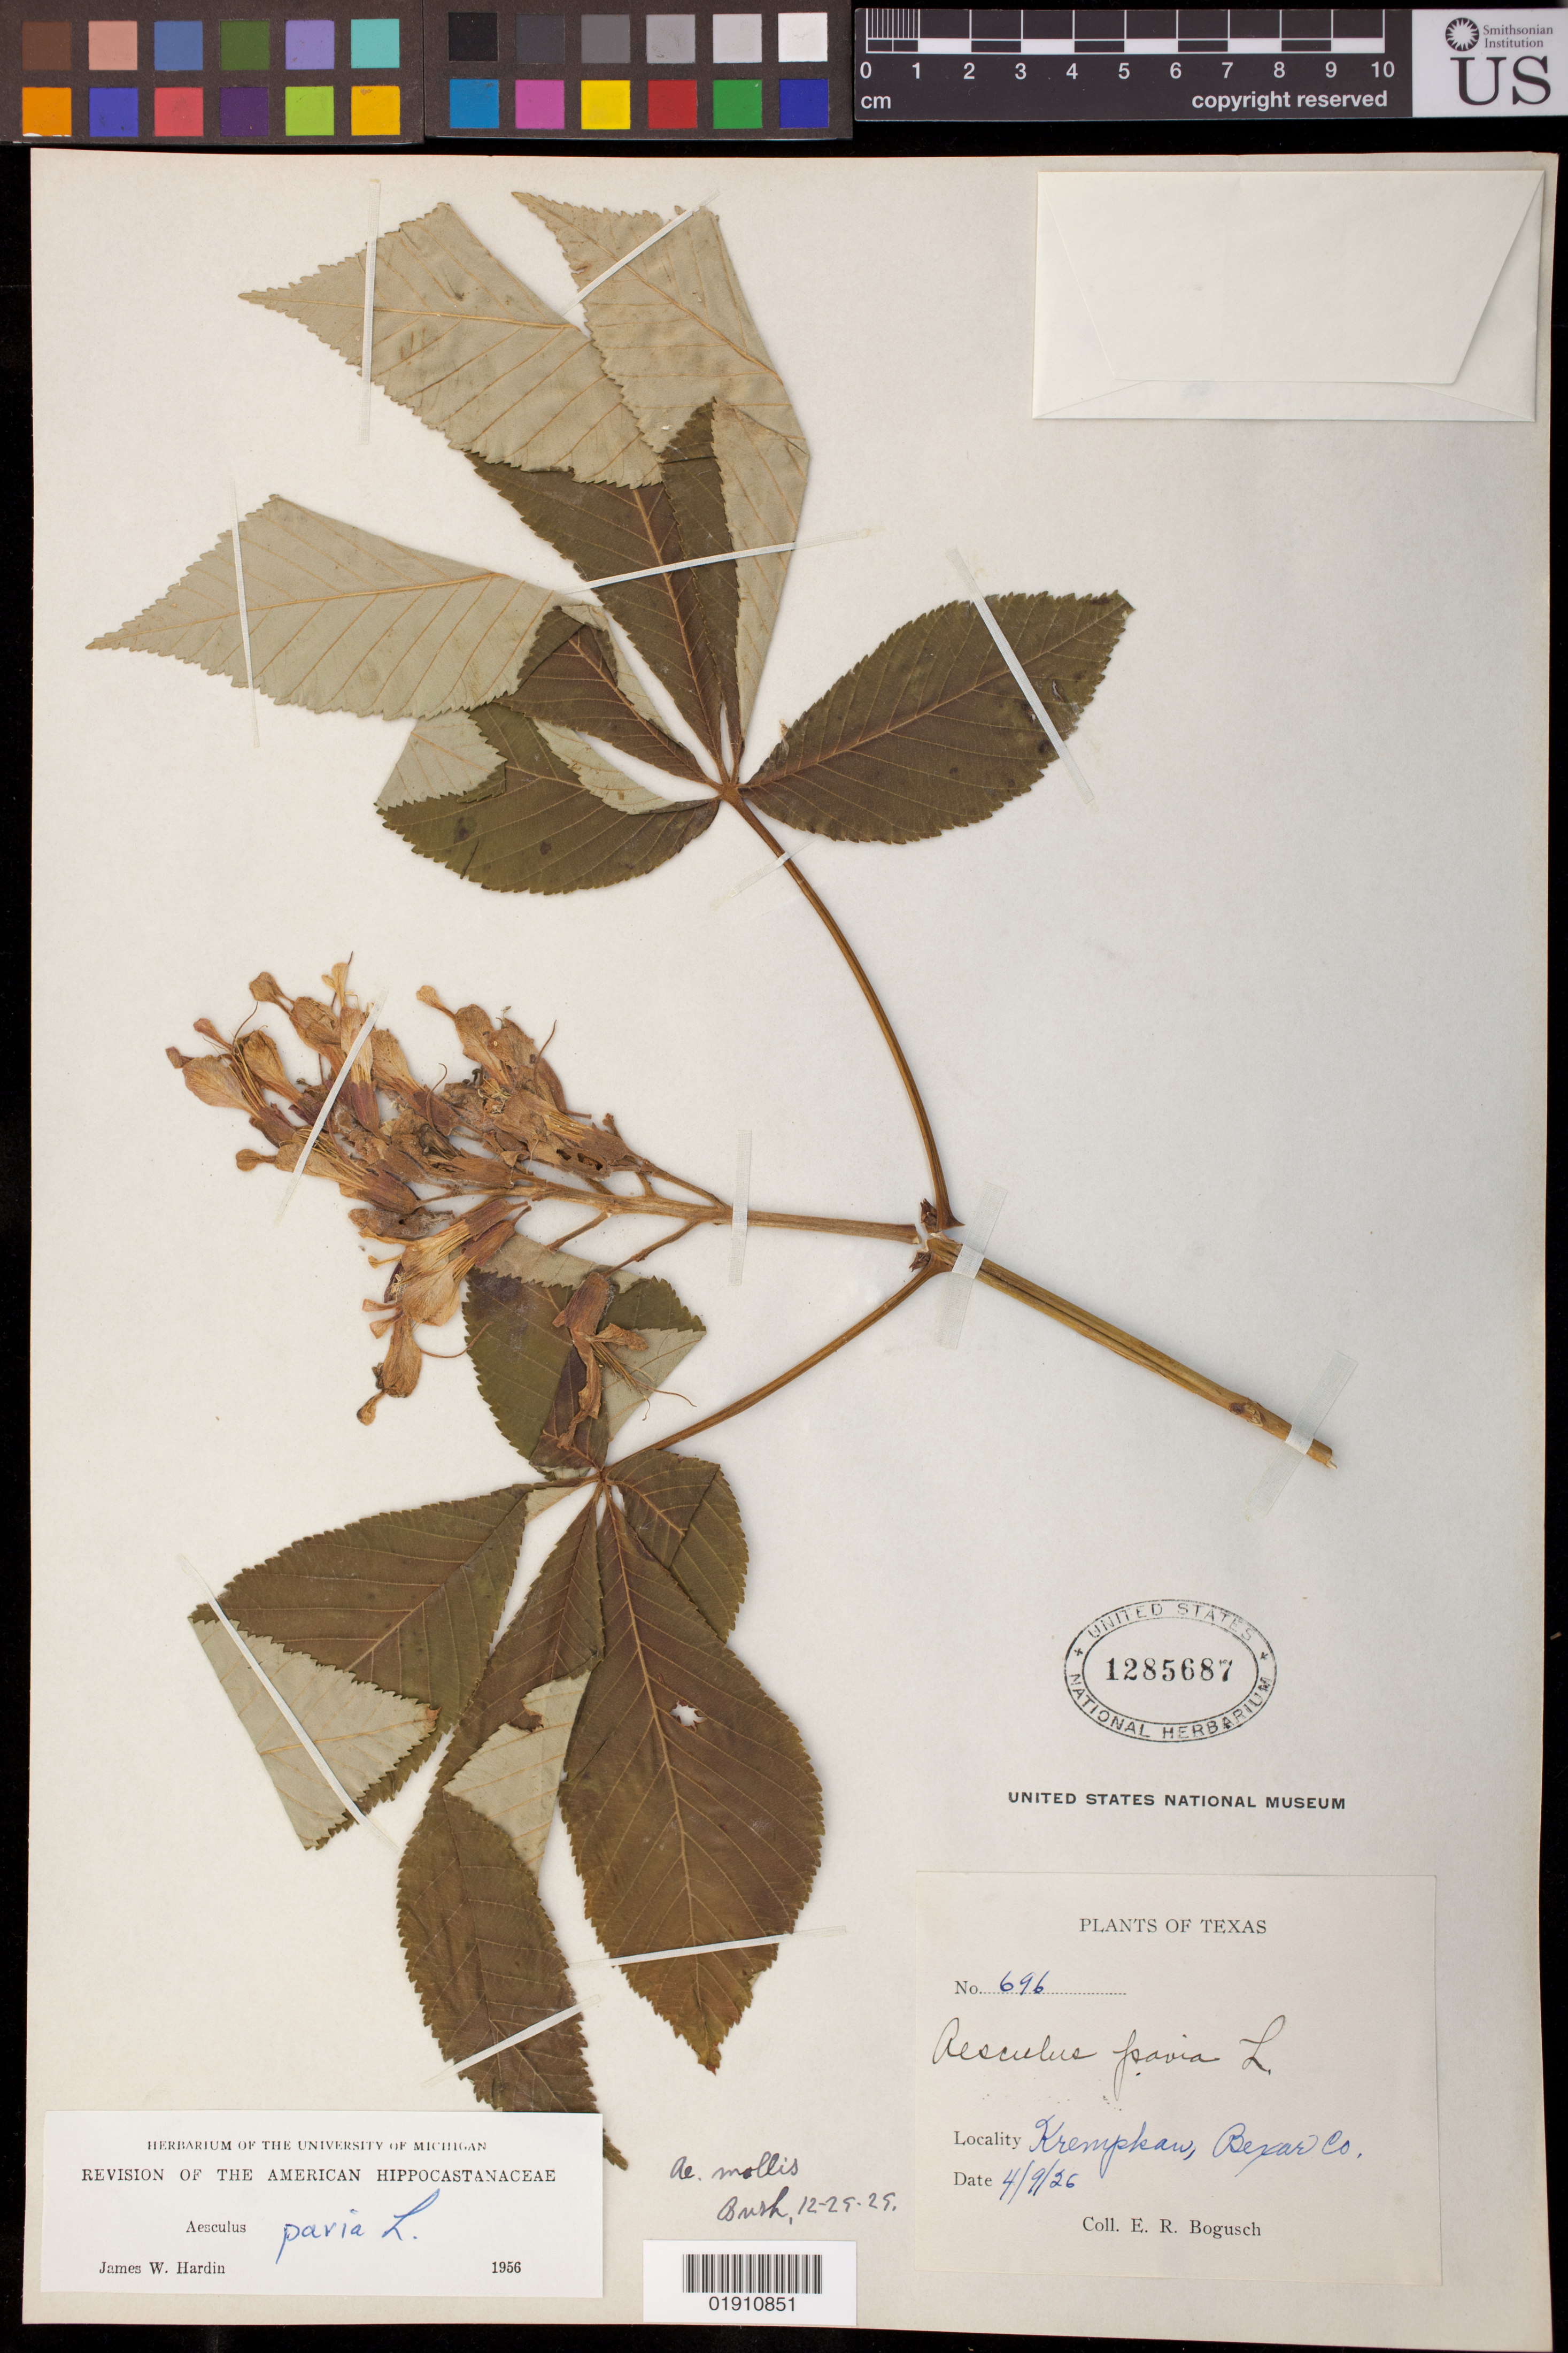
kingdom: Plantae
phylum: Tracheophyta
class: Magnoliopsida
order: Sapindales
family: Sapindaceae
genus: Aesculus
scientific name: Aesculus pavia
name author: L.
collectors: E. Bogusch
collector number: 696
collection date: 1926-04-09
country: United States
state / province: Texas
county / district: Bexar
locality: Krempkau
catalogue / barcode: US 1285687